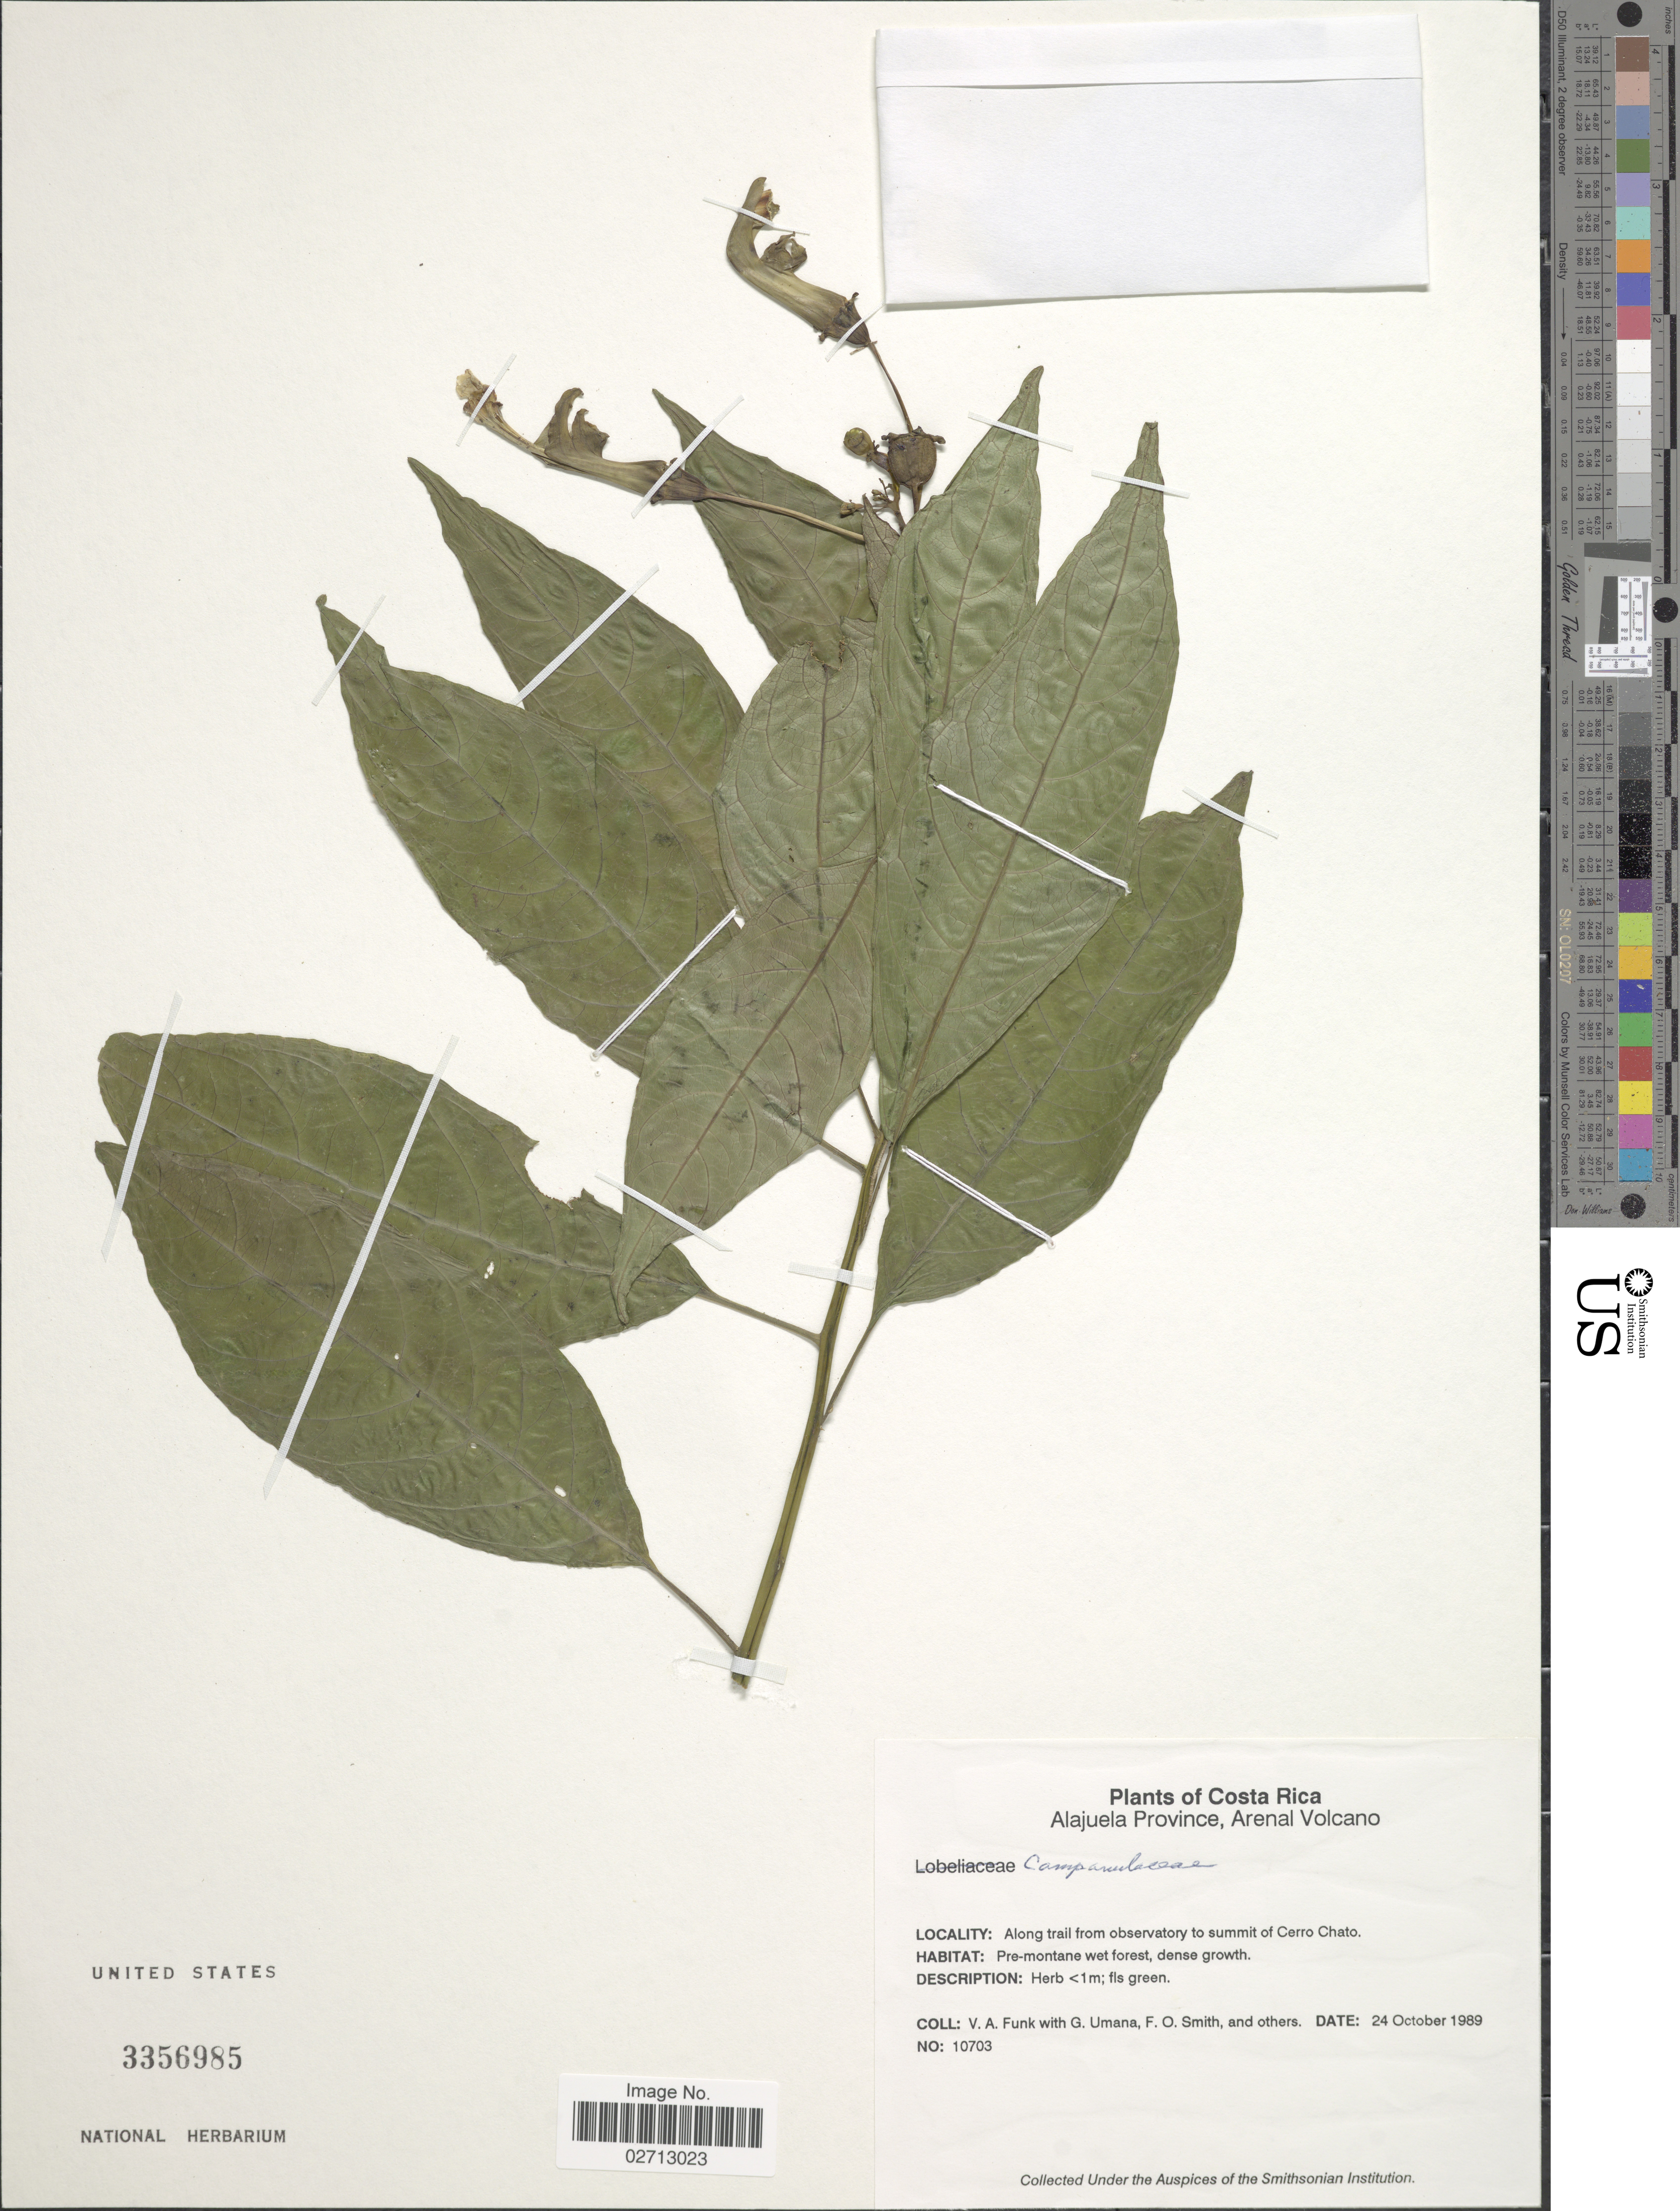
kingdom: Plantae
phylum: Tracheophyta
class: Magnoliopsida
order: Asterales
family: Campanulaceae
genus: Burmeistera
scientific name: Burmeistera sp.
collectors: V. Funk, G. Umana, F. Smith & et al.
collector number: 10703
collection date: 1989-10-24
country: Costa Rica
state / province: Alajuela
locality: Arenal Volcano. Along trail from observatory to summit of Cerro Chato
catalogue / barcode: US 3356985